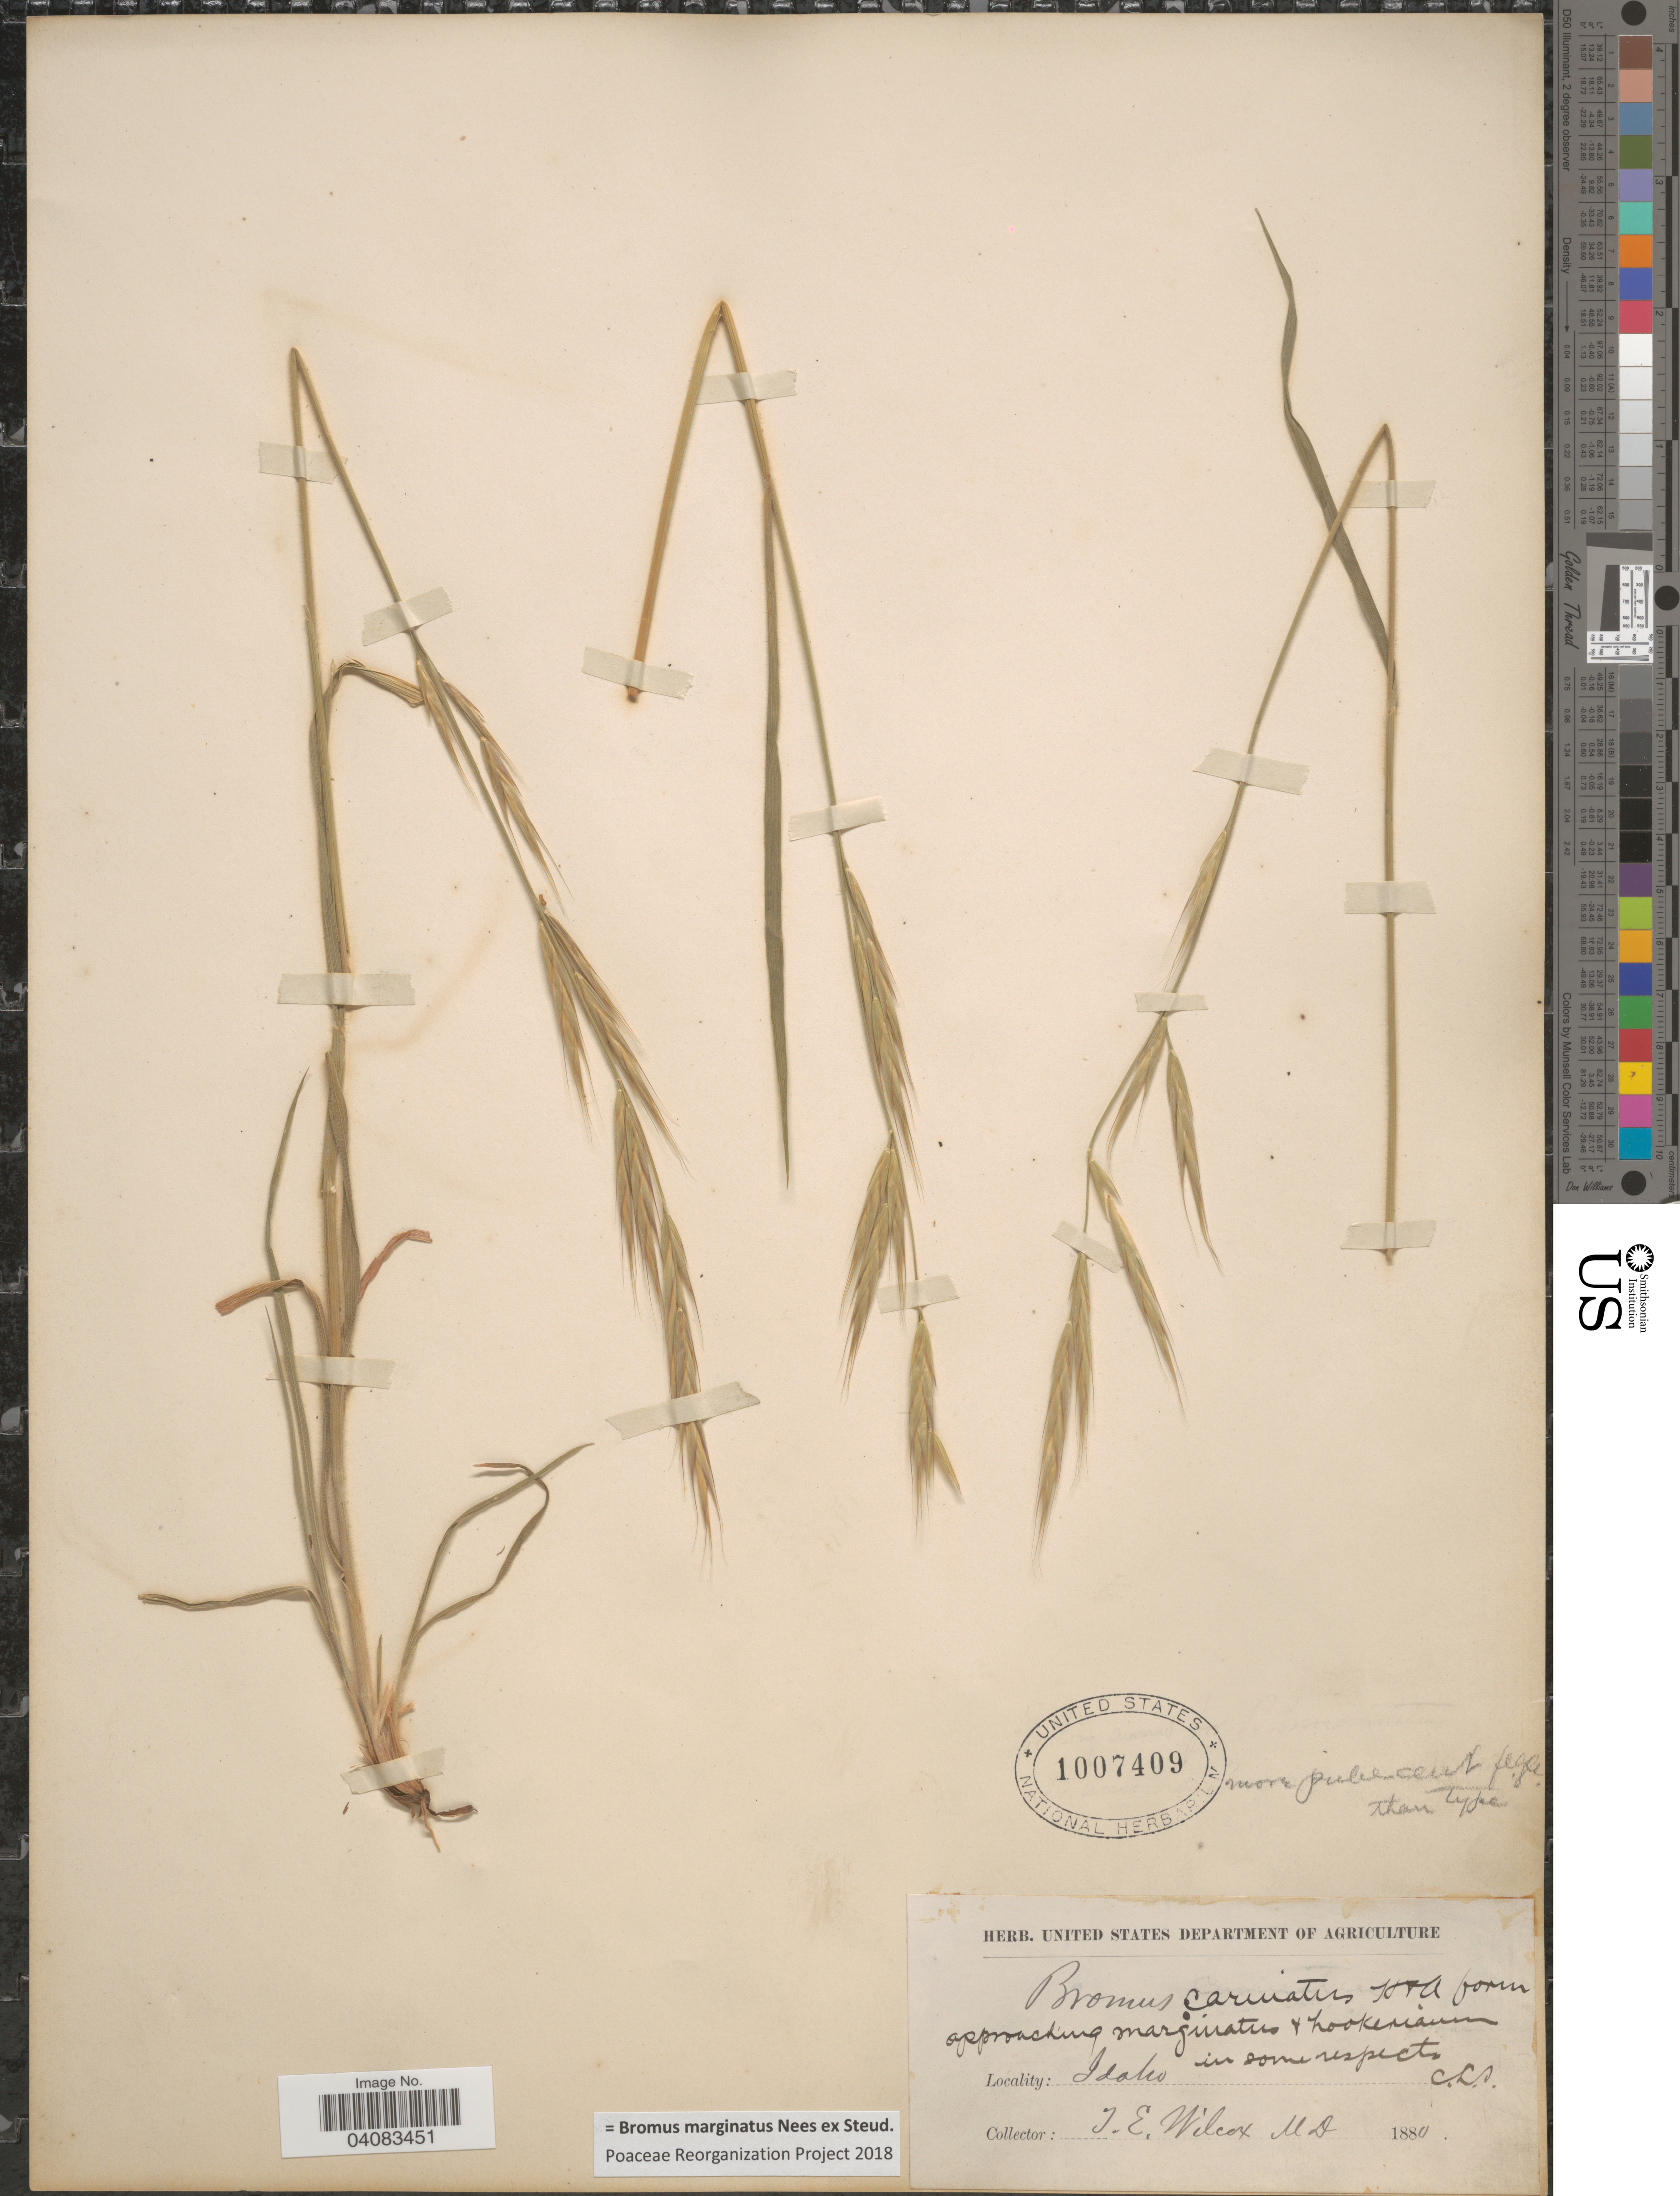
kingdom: Plantae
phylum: Tracheophyta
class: Liliopsida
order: Poales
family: Poaceae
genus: Bromus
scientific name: Bromus marginatus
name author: Nees ex Steud.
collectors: T. E. Wilcox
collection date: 1880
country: United States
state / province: Idaho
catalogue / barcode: US 1007409